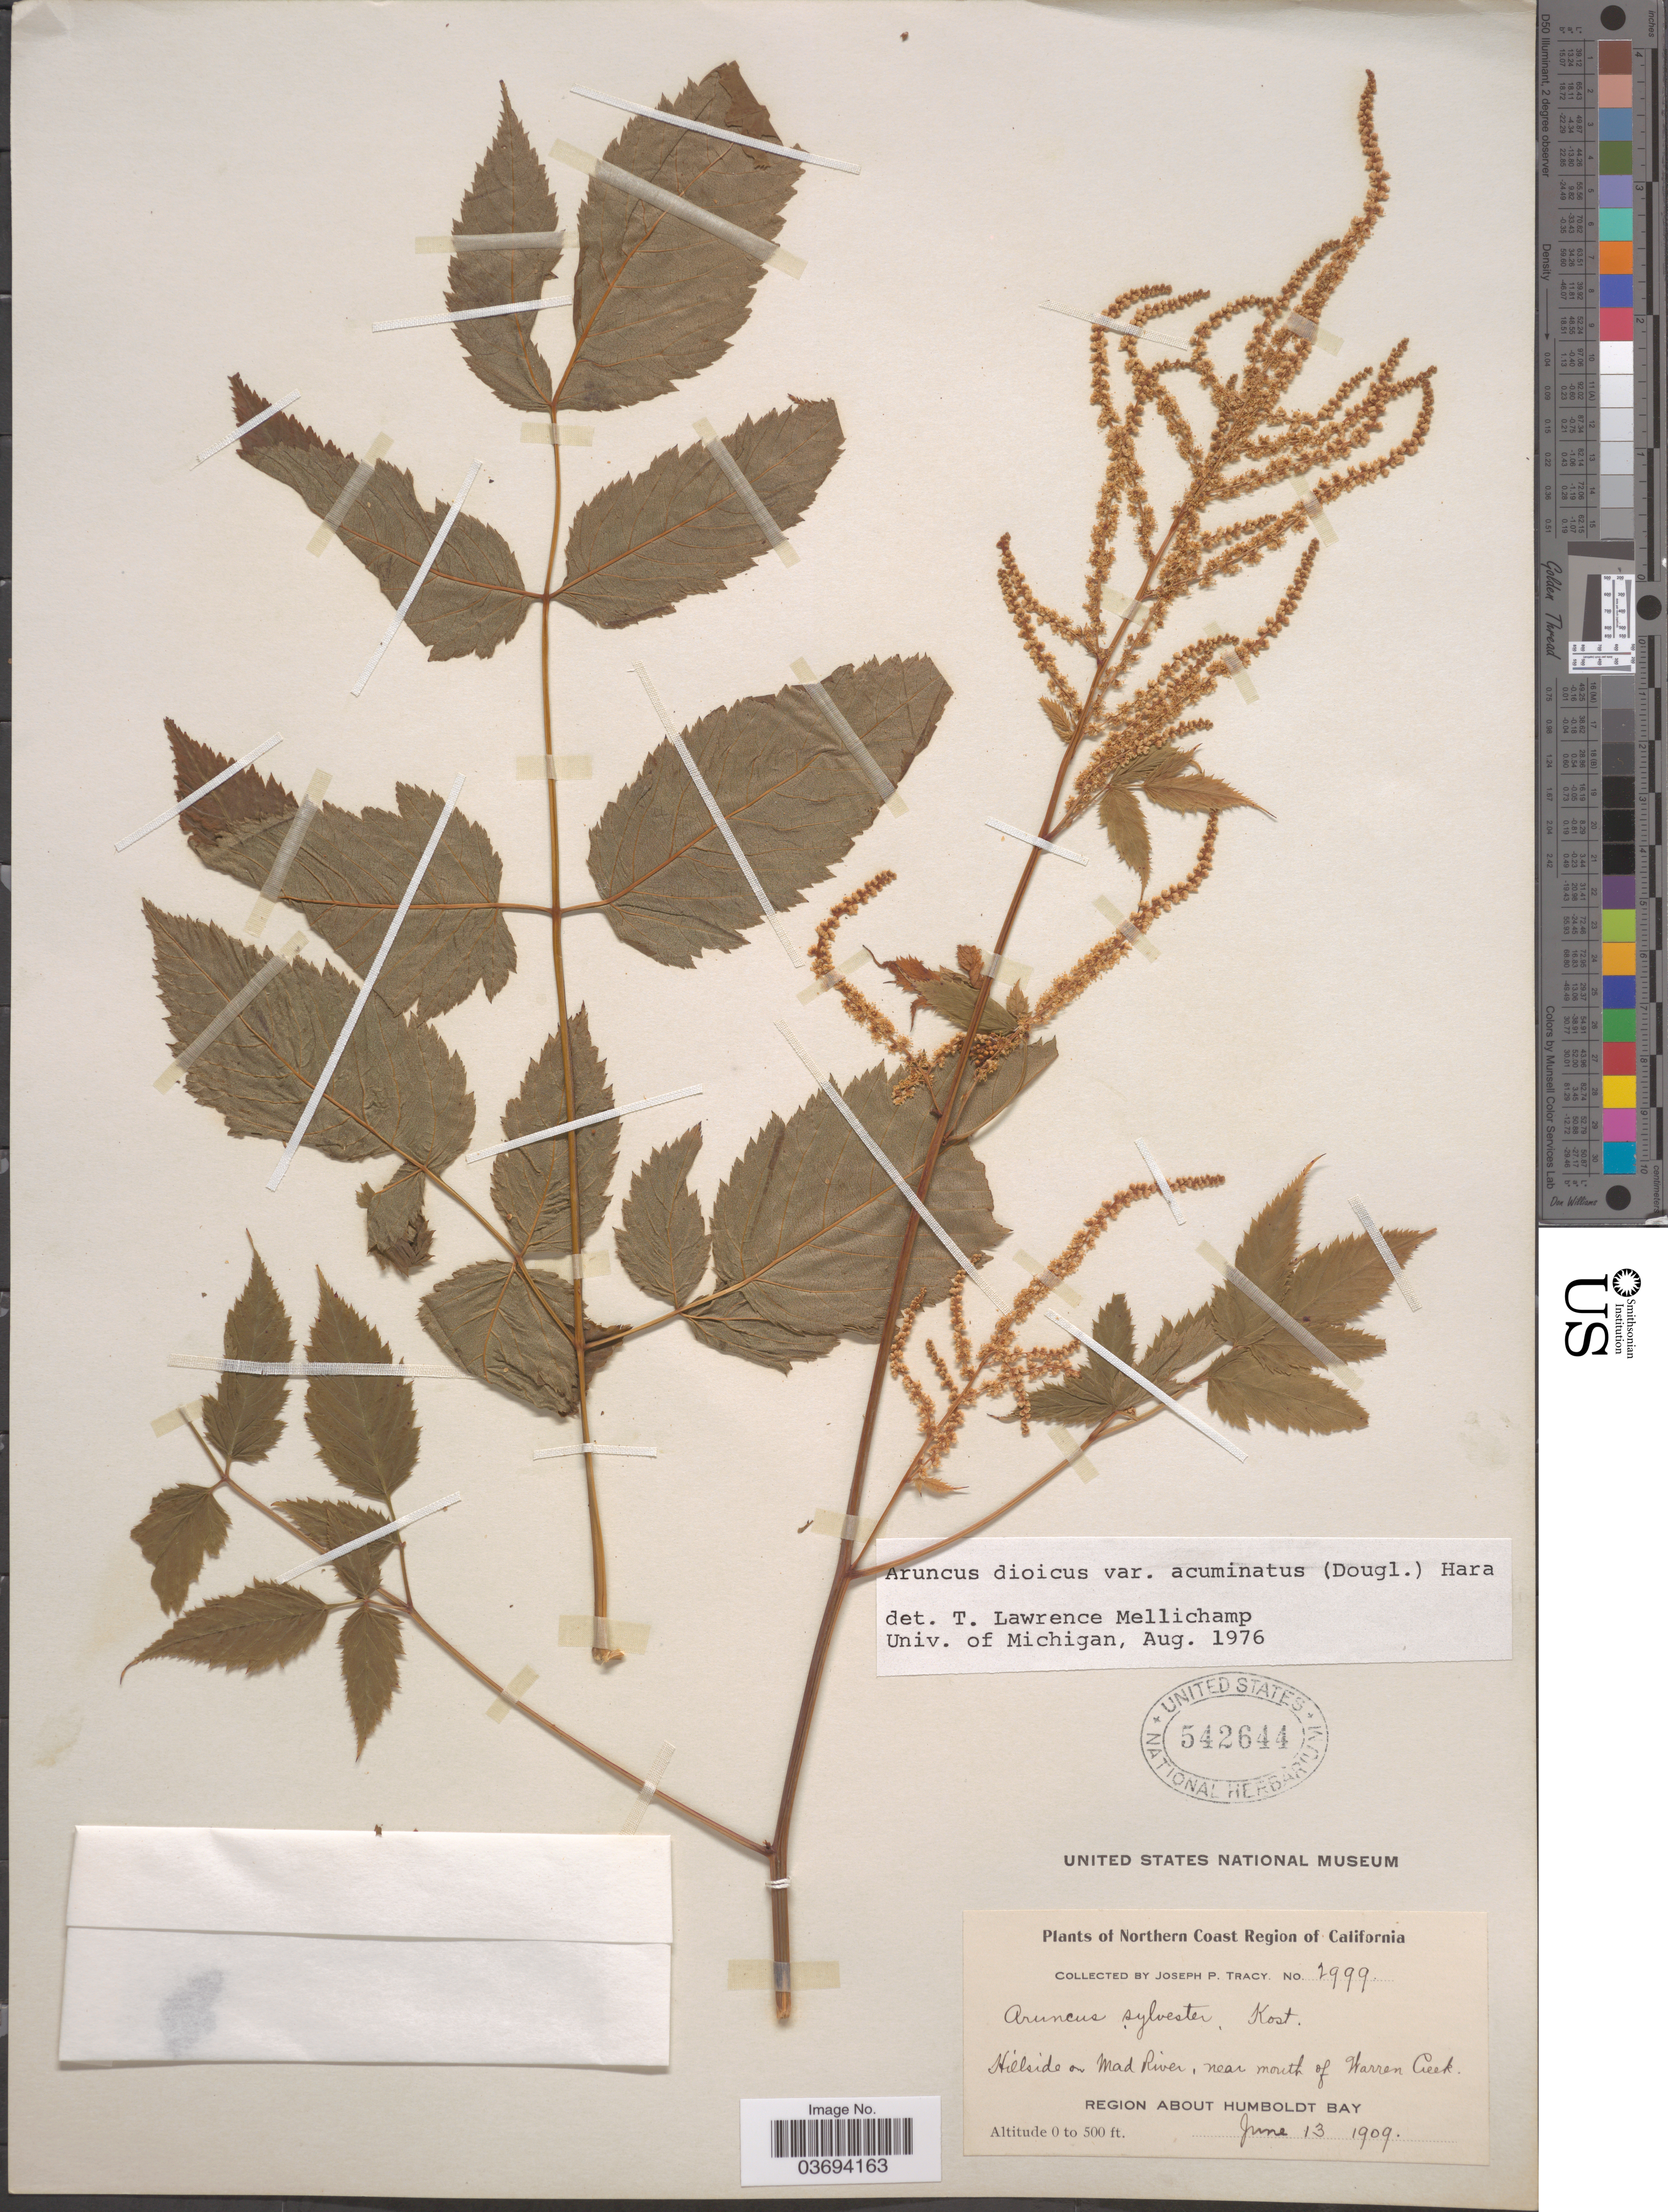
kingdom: Plantae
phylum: Tracheophyta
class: Magnoliopsida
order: Rosales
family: Rosaceae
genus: Aruncus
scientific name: Aruncus dioicus var. acuminatus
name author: (Rydb.) H. Hara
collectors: J. Tracy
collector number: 1999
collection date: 1909-06-13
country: United States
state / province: California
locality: Northern Coast Region. Hillside on Mad River, near mouth of Warren Creek. Region about Humboldt Bay.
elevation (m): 0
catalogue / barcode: US 542644